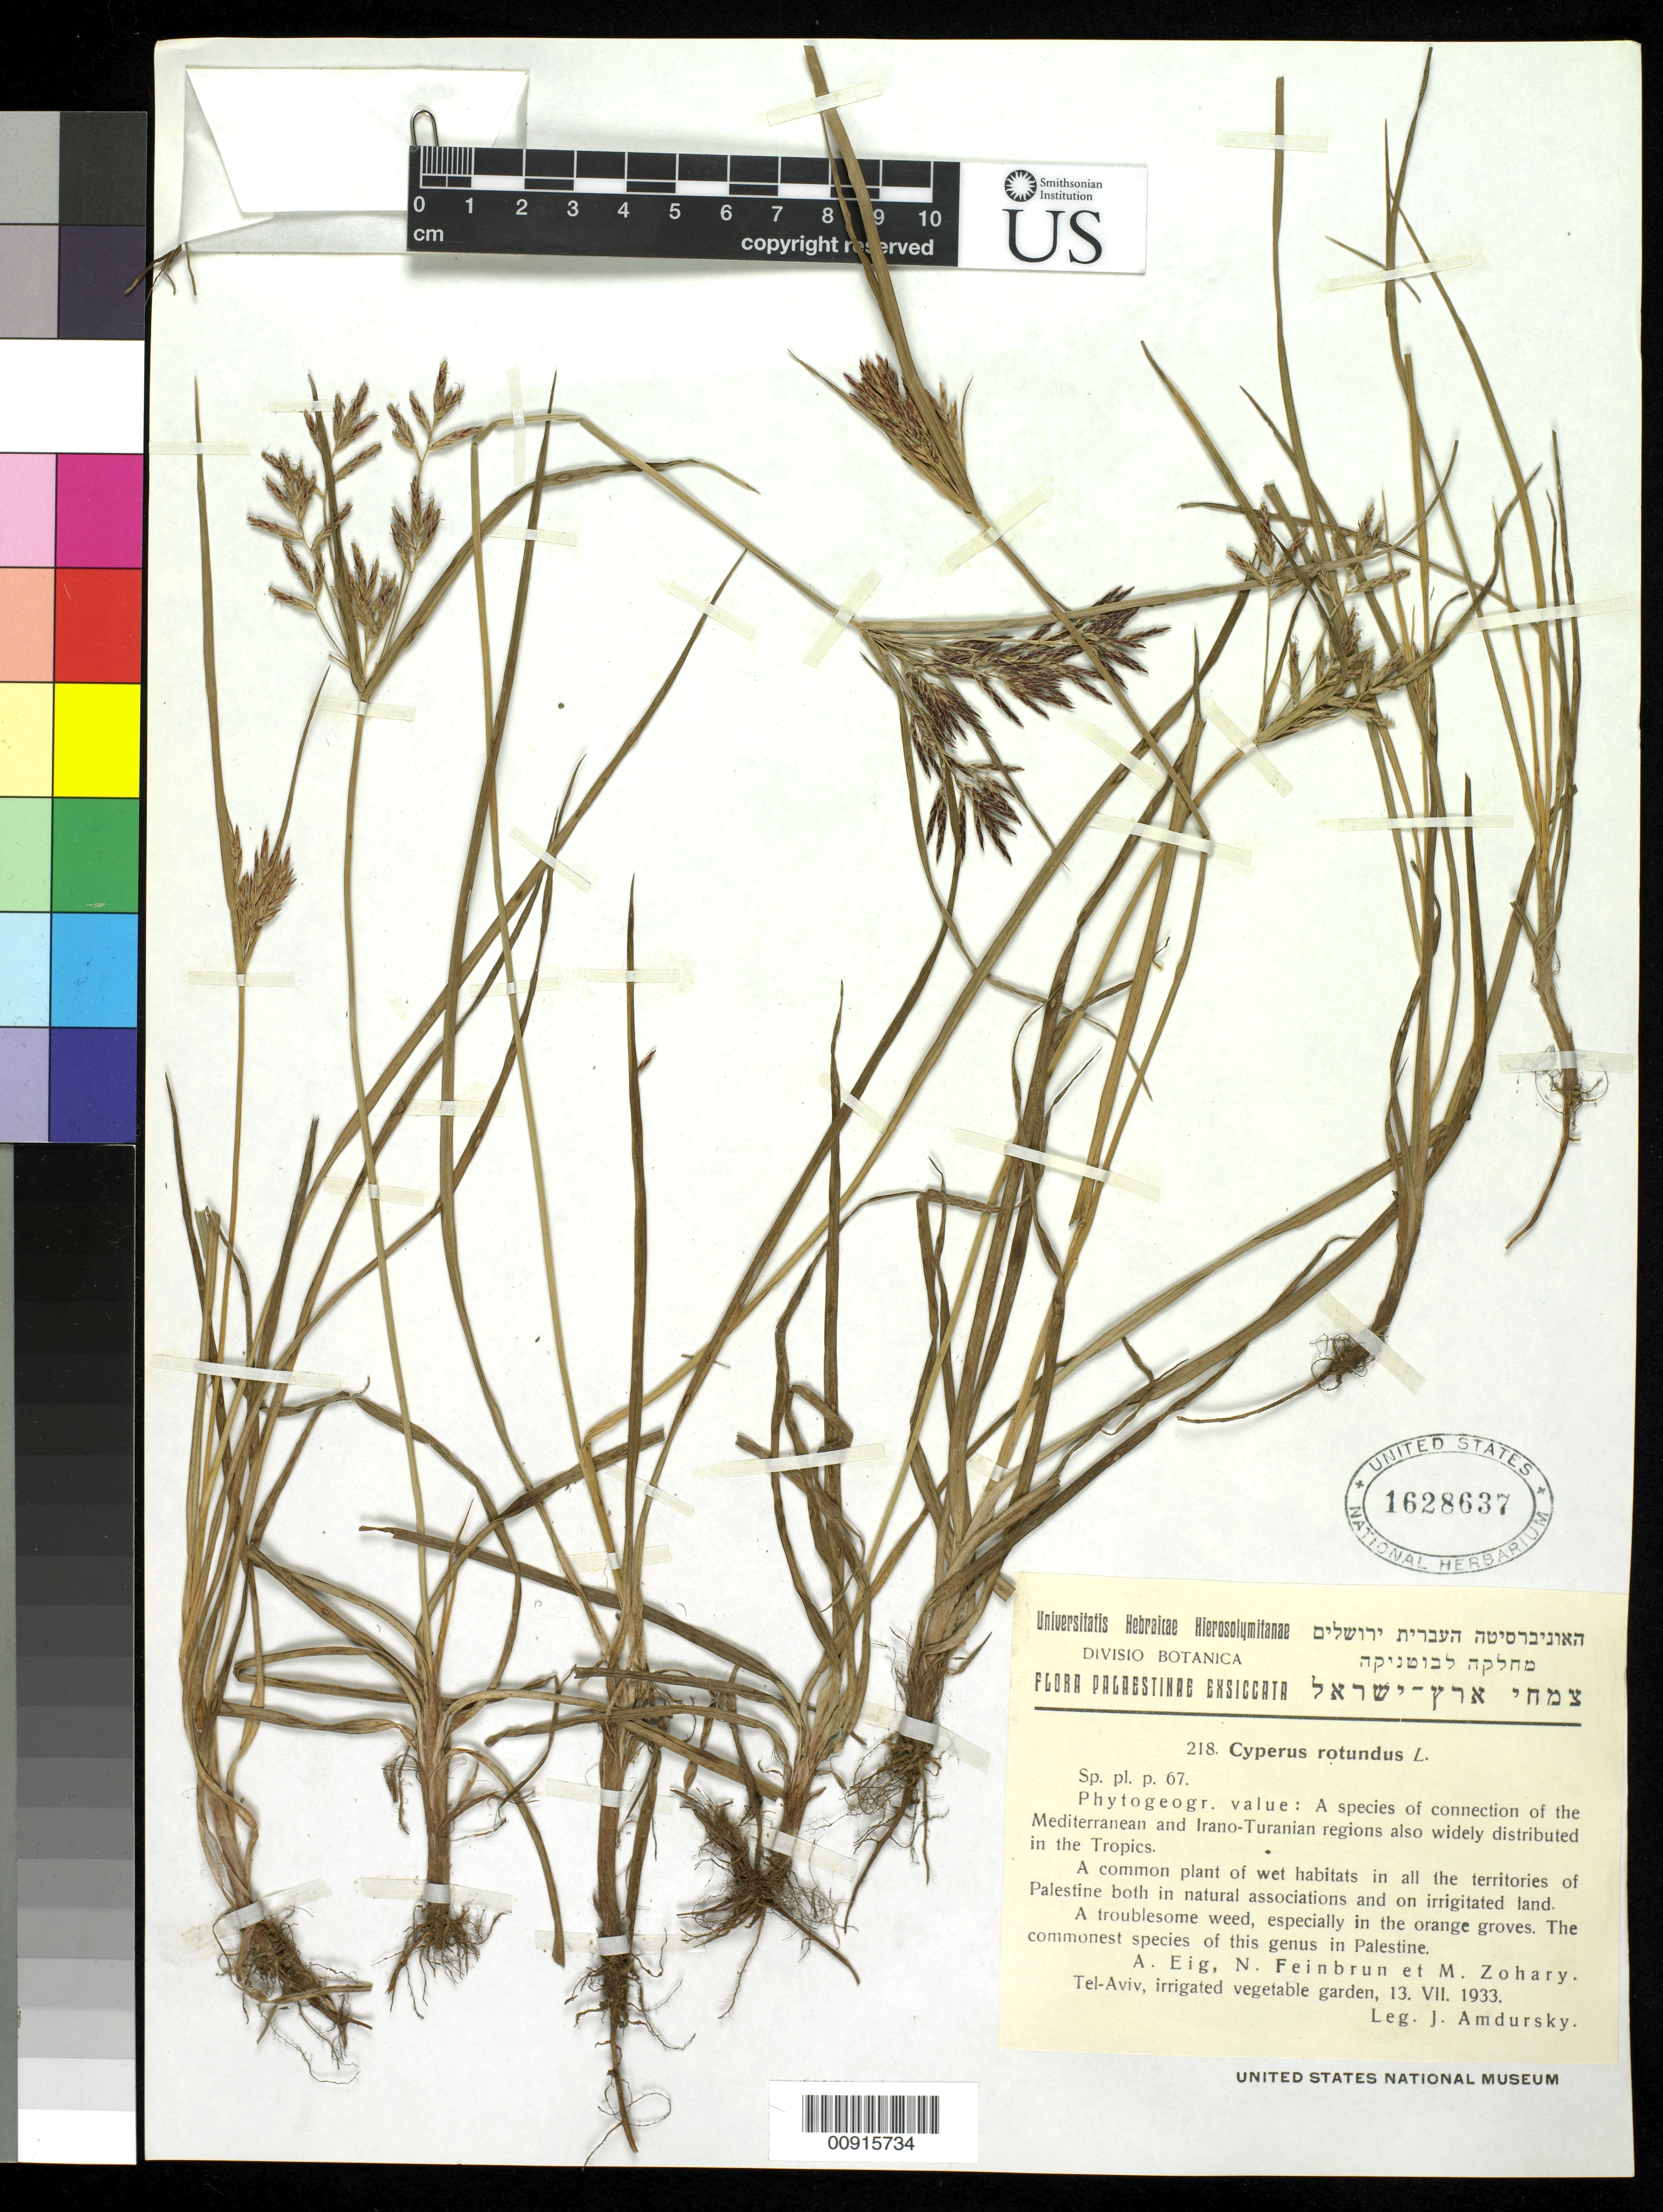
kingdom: Plantae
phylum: Tracheophyta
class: Liliopsida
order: Poales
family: Cyperaceae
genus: Cyperus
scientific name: Cyperus rotundus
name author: L.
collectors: A. Eig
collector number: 218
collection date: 1933-07-13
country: Israel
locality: irrigated vegetable garden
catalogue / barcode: US 1628637